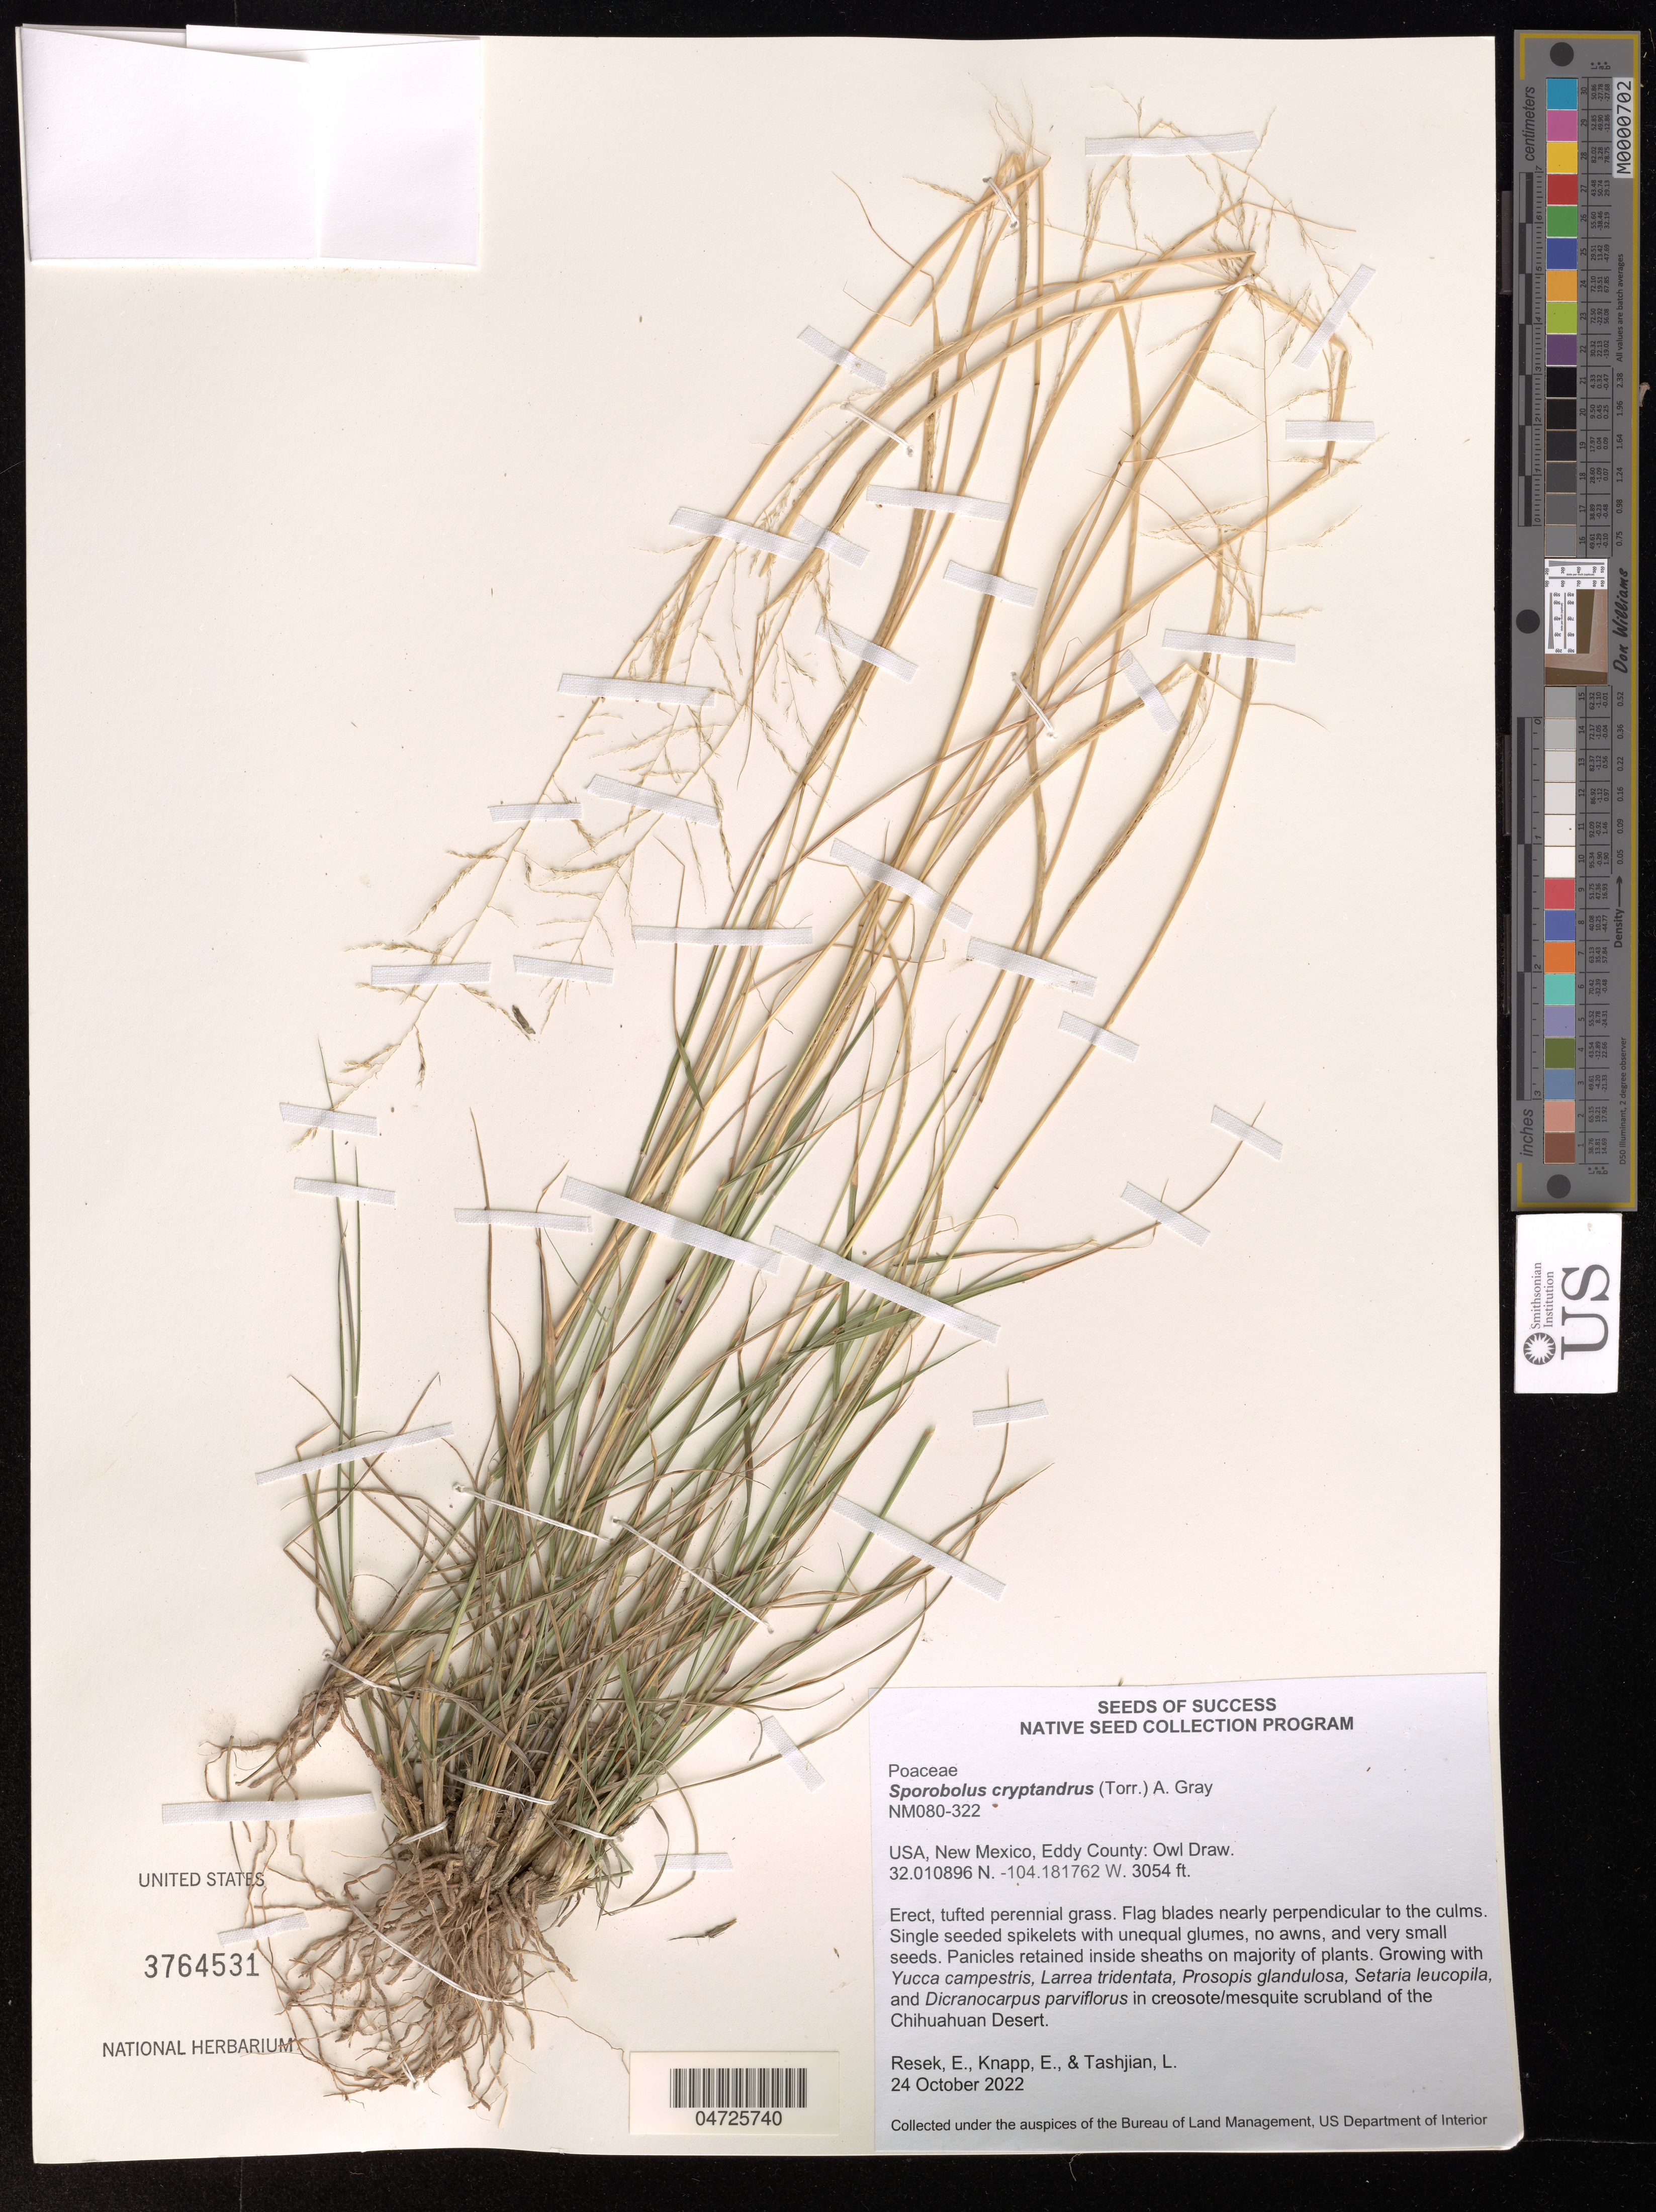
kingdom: Plantae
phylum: Tracheophyta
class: Liliopsida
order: Poales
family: Poaceae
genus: Sporobolus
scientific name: Sporobolus cryptandrus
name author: (Torr.) A. Gray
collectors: E. Resek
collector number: NM080-322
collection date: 2022-10-24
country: United States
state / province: New Mexico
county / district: Eddy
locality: Eddy County: Owl Draw.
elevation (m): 931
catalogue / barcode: US 3764531